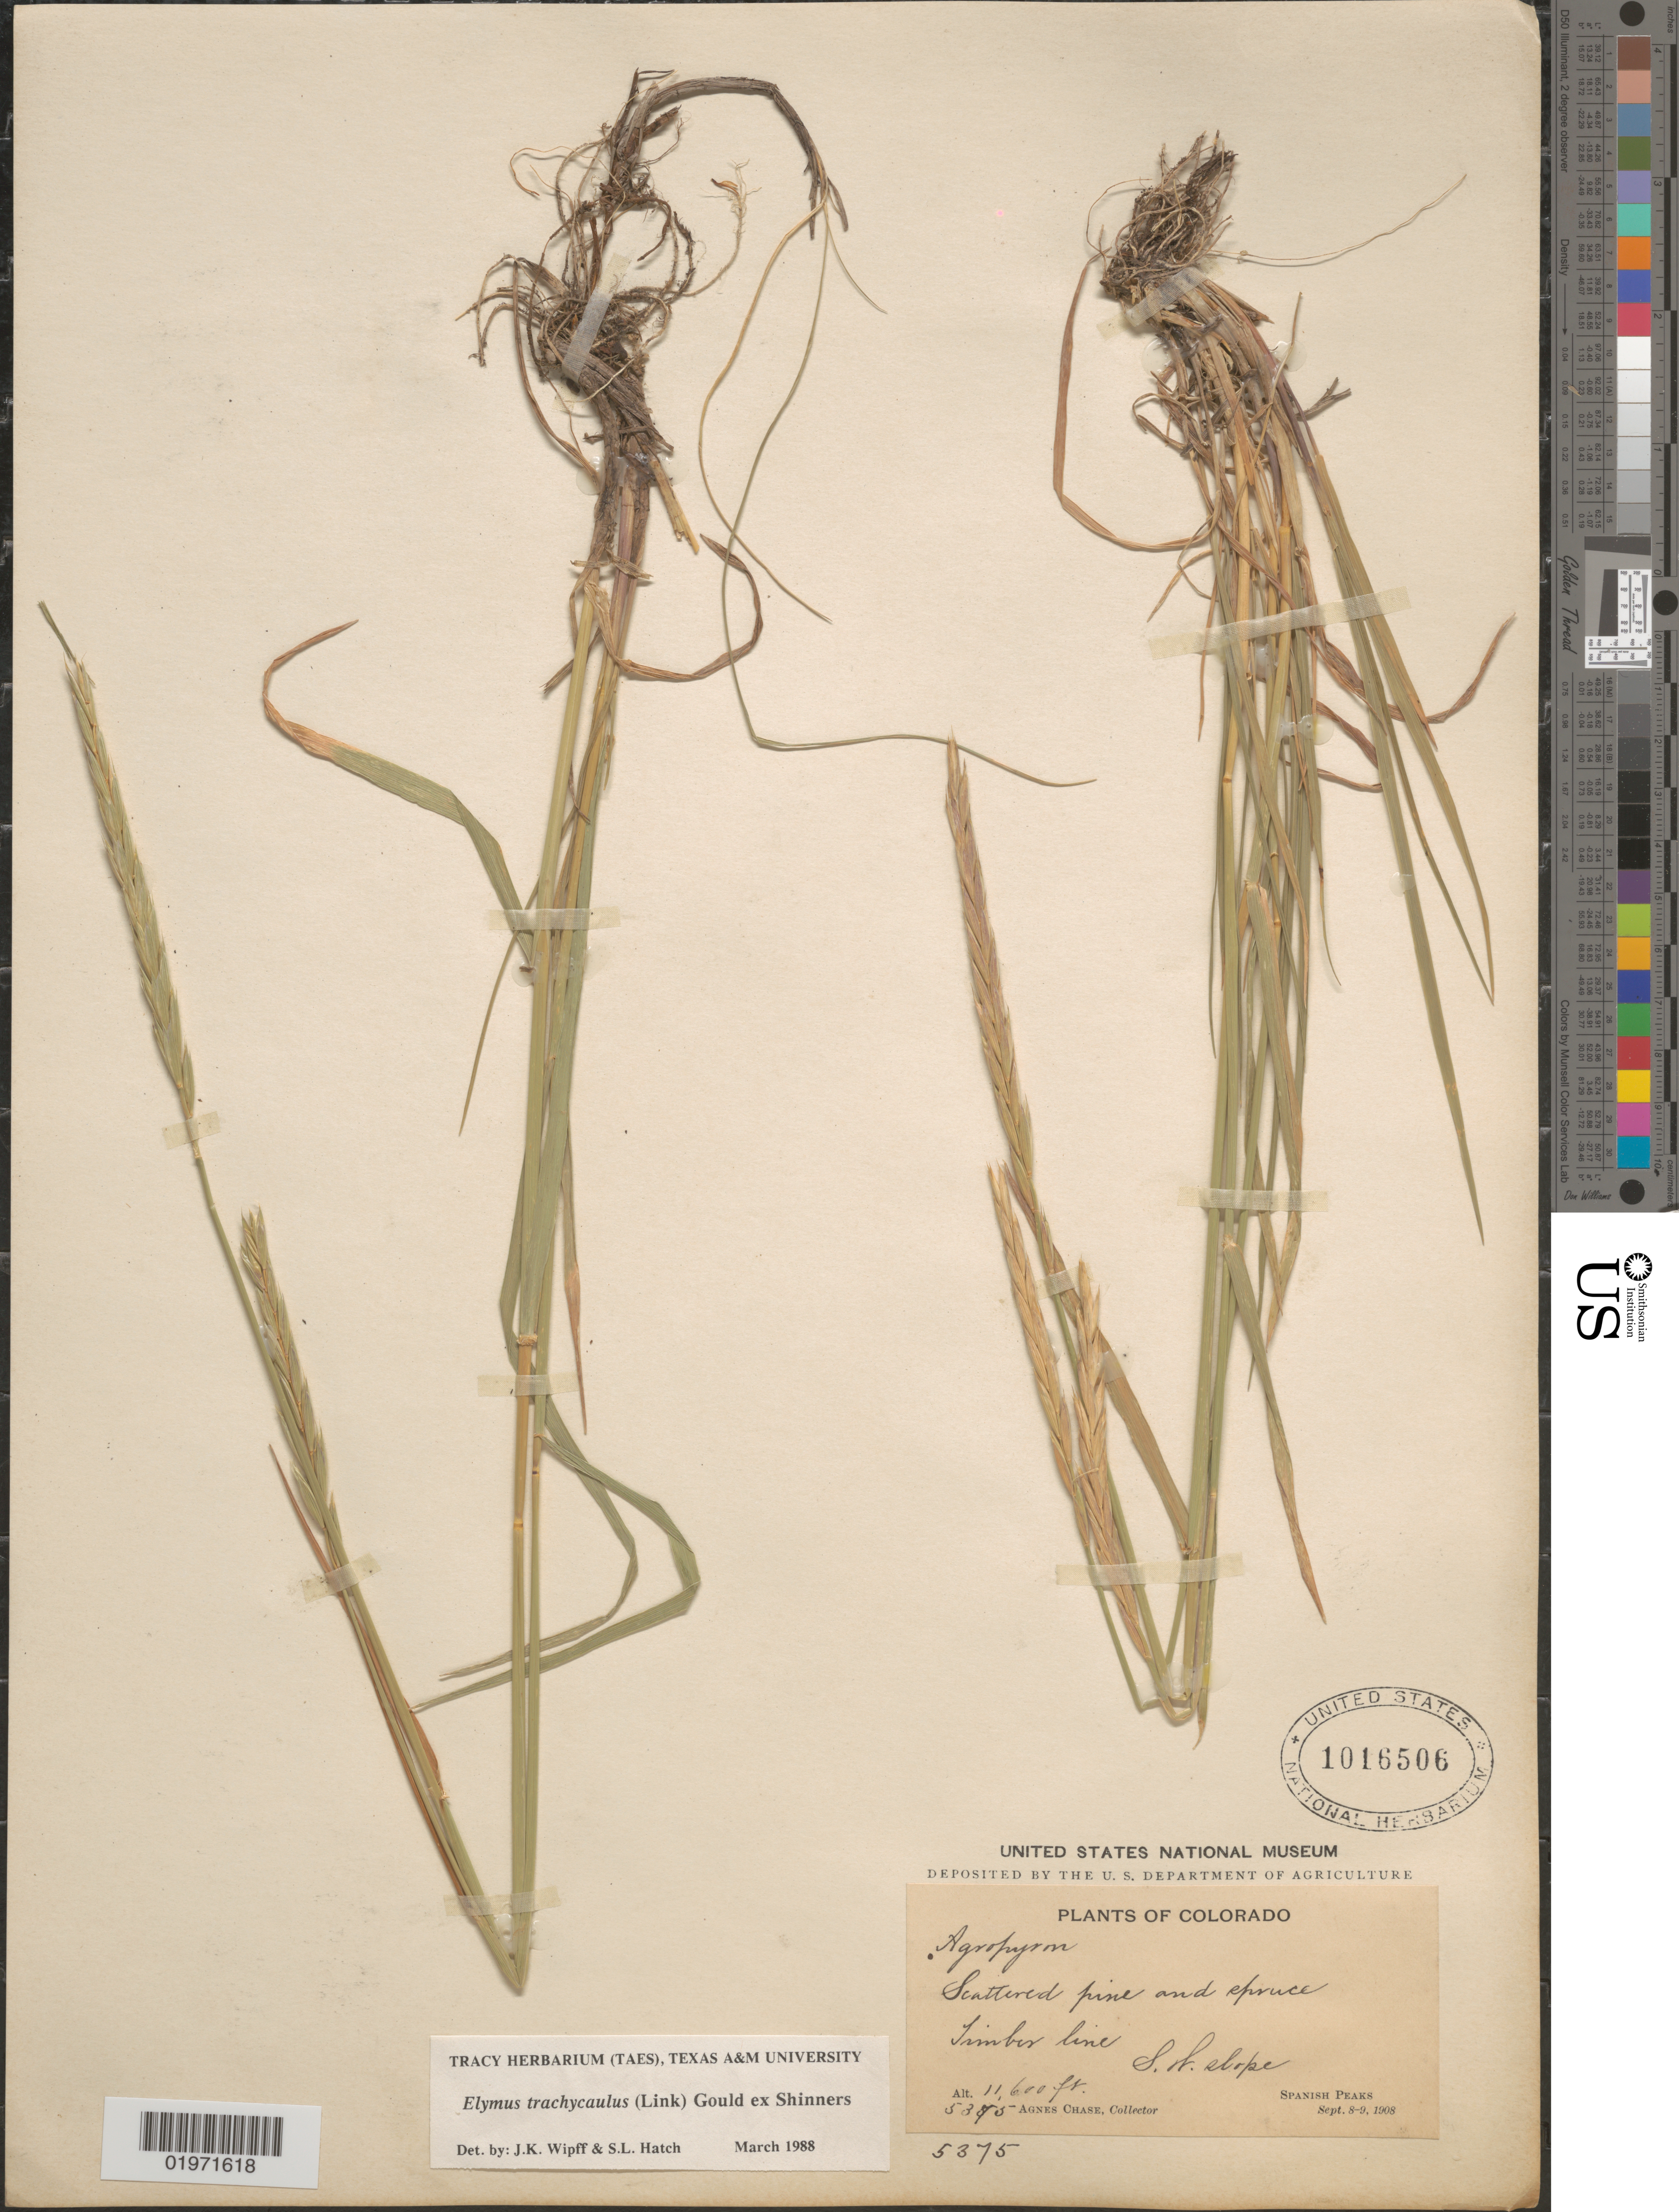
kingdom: Plantae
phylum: Tracheophyta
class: Liliopsida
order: Poales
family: Poaceae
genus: Elymus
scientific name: Elymus trachycaulus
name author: (Link) Gould ex Shinners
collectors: A. Chase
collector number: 5375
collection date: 1908-09-08/1908-09-09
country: United States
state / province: Colorado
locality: Timber line. S.W. slope. Spanish Peaks.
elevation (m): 3536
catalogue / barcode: US 1016506